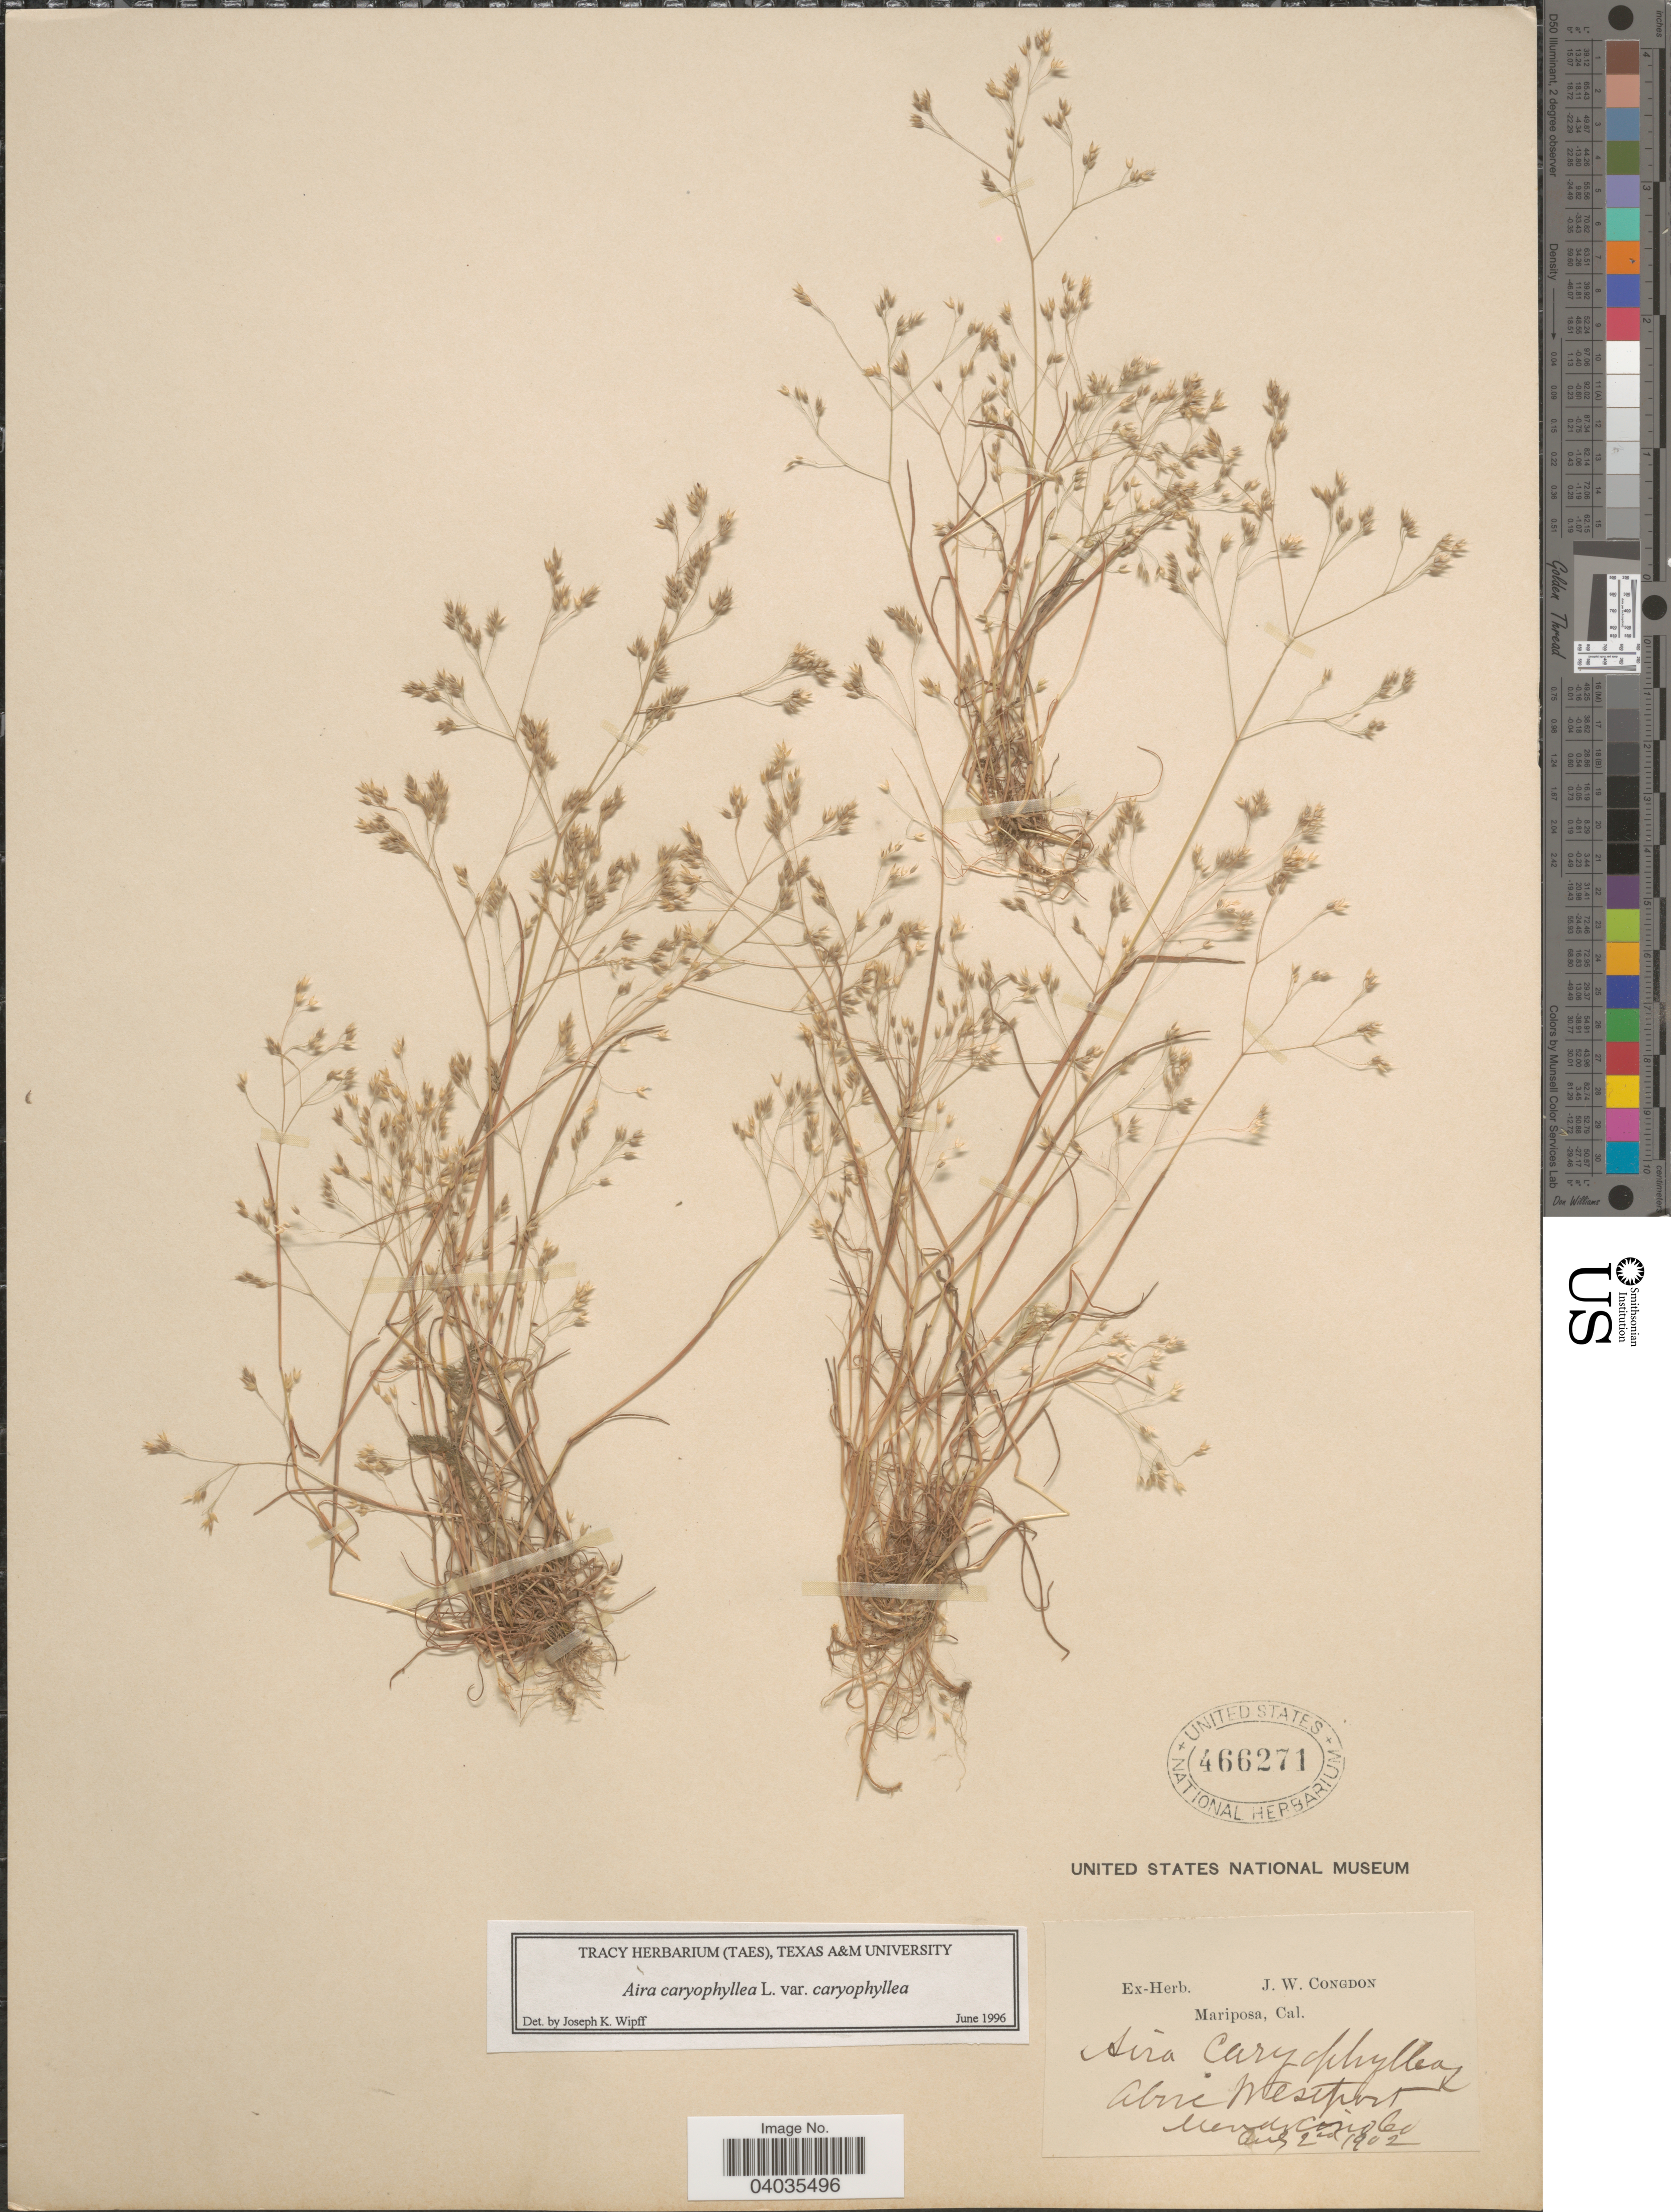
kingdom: Plantae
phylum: Tracheophyta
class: Liliopsida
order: Poales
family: Poaceae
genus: Aira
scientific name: Aira caryophyllea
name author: L.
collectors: ex herb. J. W. Congdon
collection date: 1902-08-02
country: United States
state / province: California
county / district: Mendocino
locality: Mariposa. Above Westport, Mendocino Co.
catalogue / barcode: US 466271